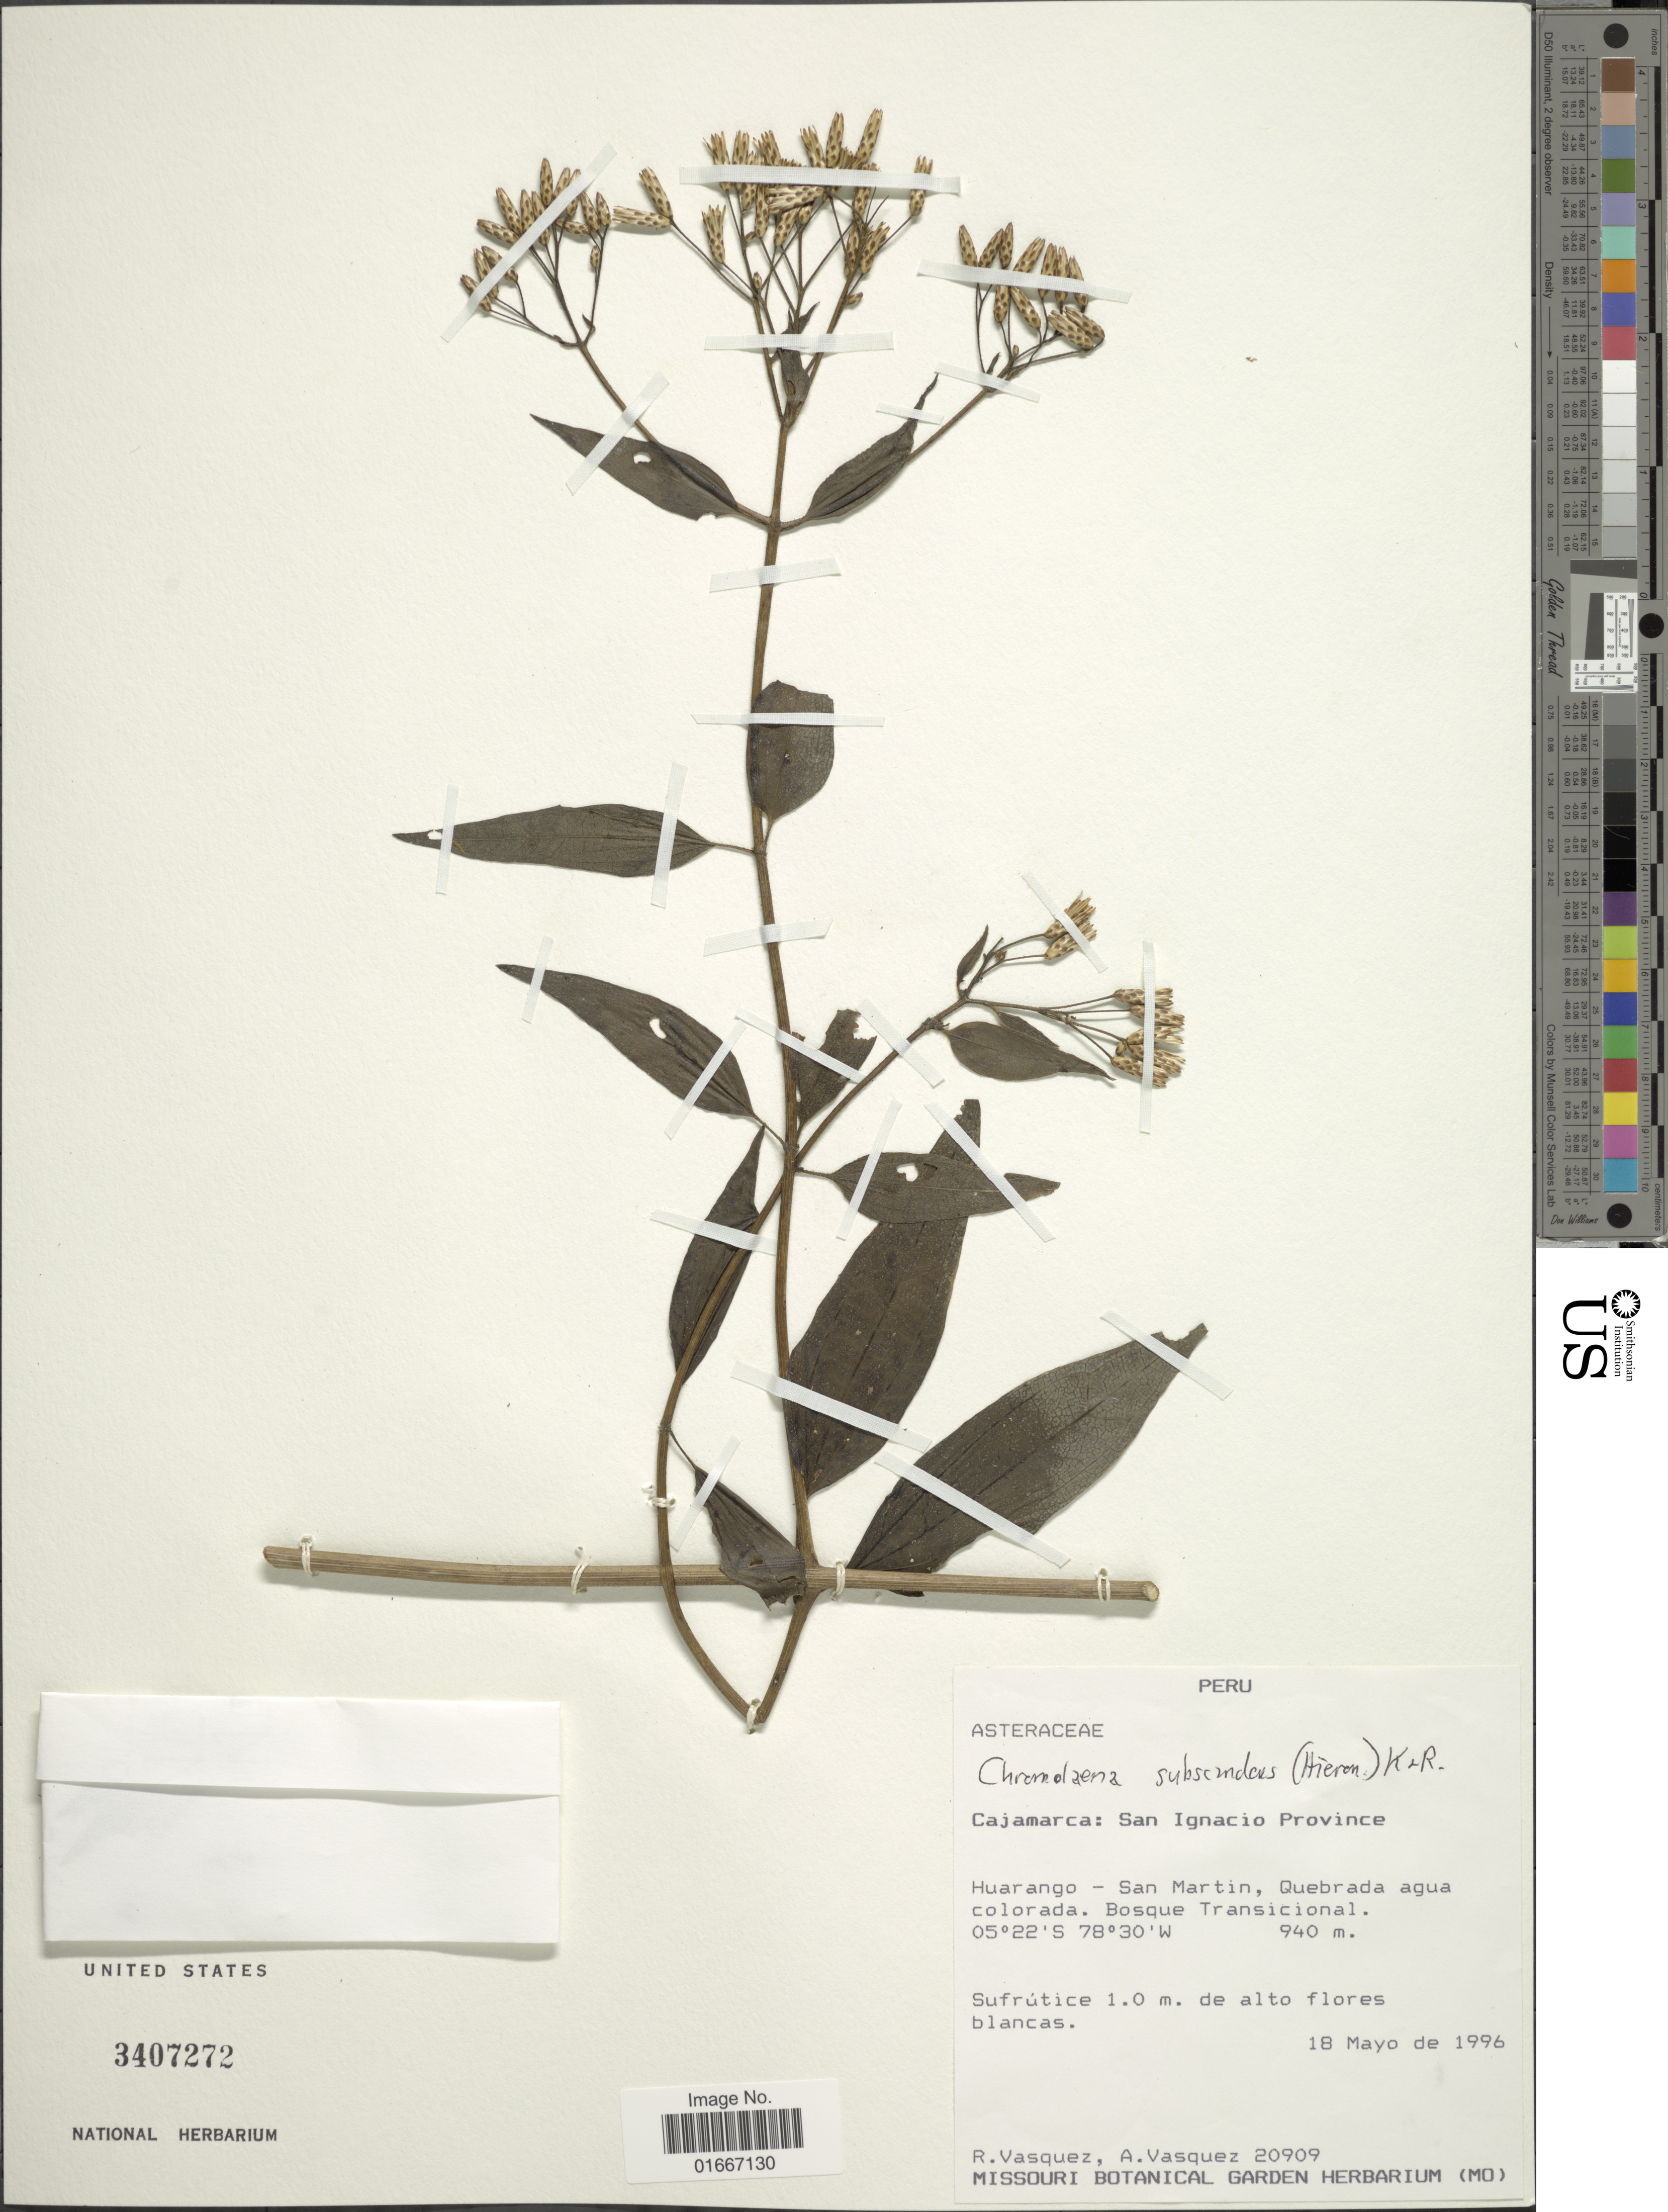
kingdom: Plantae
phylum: Tracheophyta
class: Magnoliopsida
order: Asterales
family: Asteraceae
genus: Chromolaena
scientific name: Chromolaena subscandens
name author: (Hieron.) R.M. King & H. Rob.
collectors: R. Vásquez & A. Vasquez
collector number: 20909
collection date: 1996-05-18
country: Peru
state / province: Cajamarca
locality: Peru. Cajamarca: San Ignacio Province. Huarango - San Martin, Quebrada agua colorada. Bosque Transicional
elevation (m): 940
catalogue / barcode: US 3407272